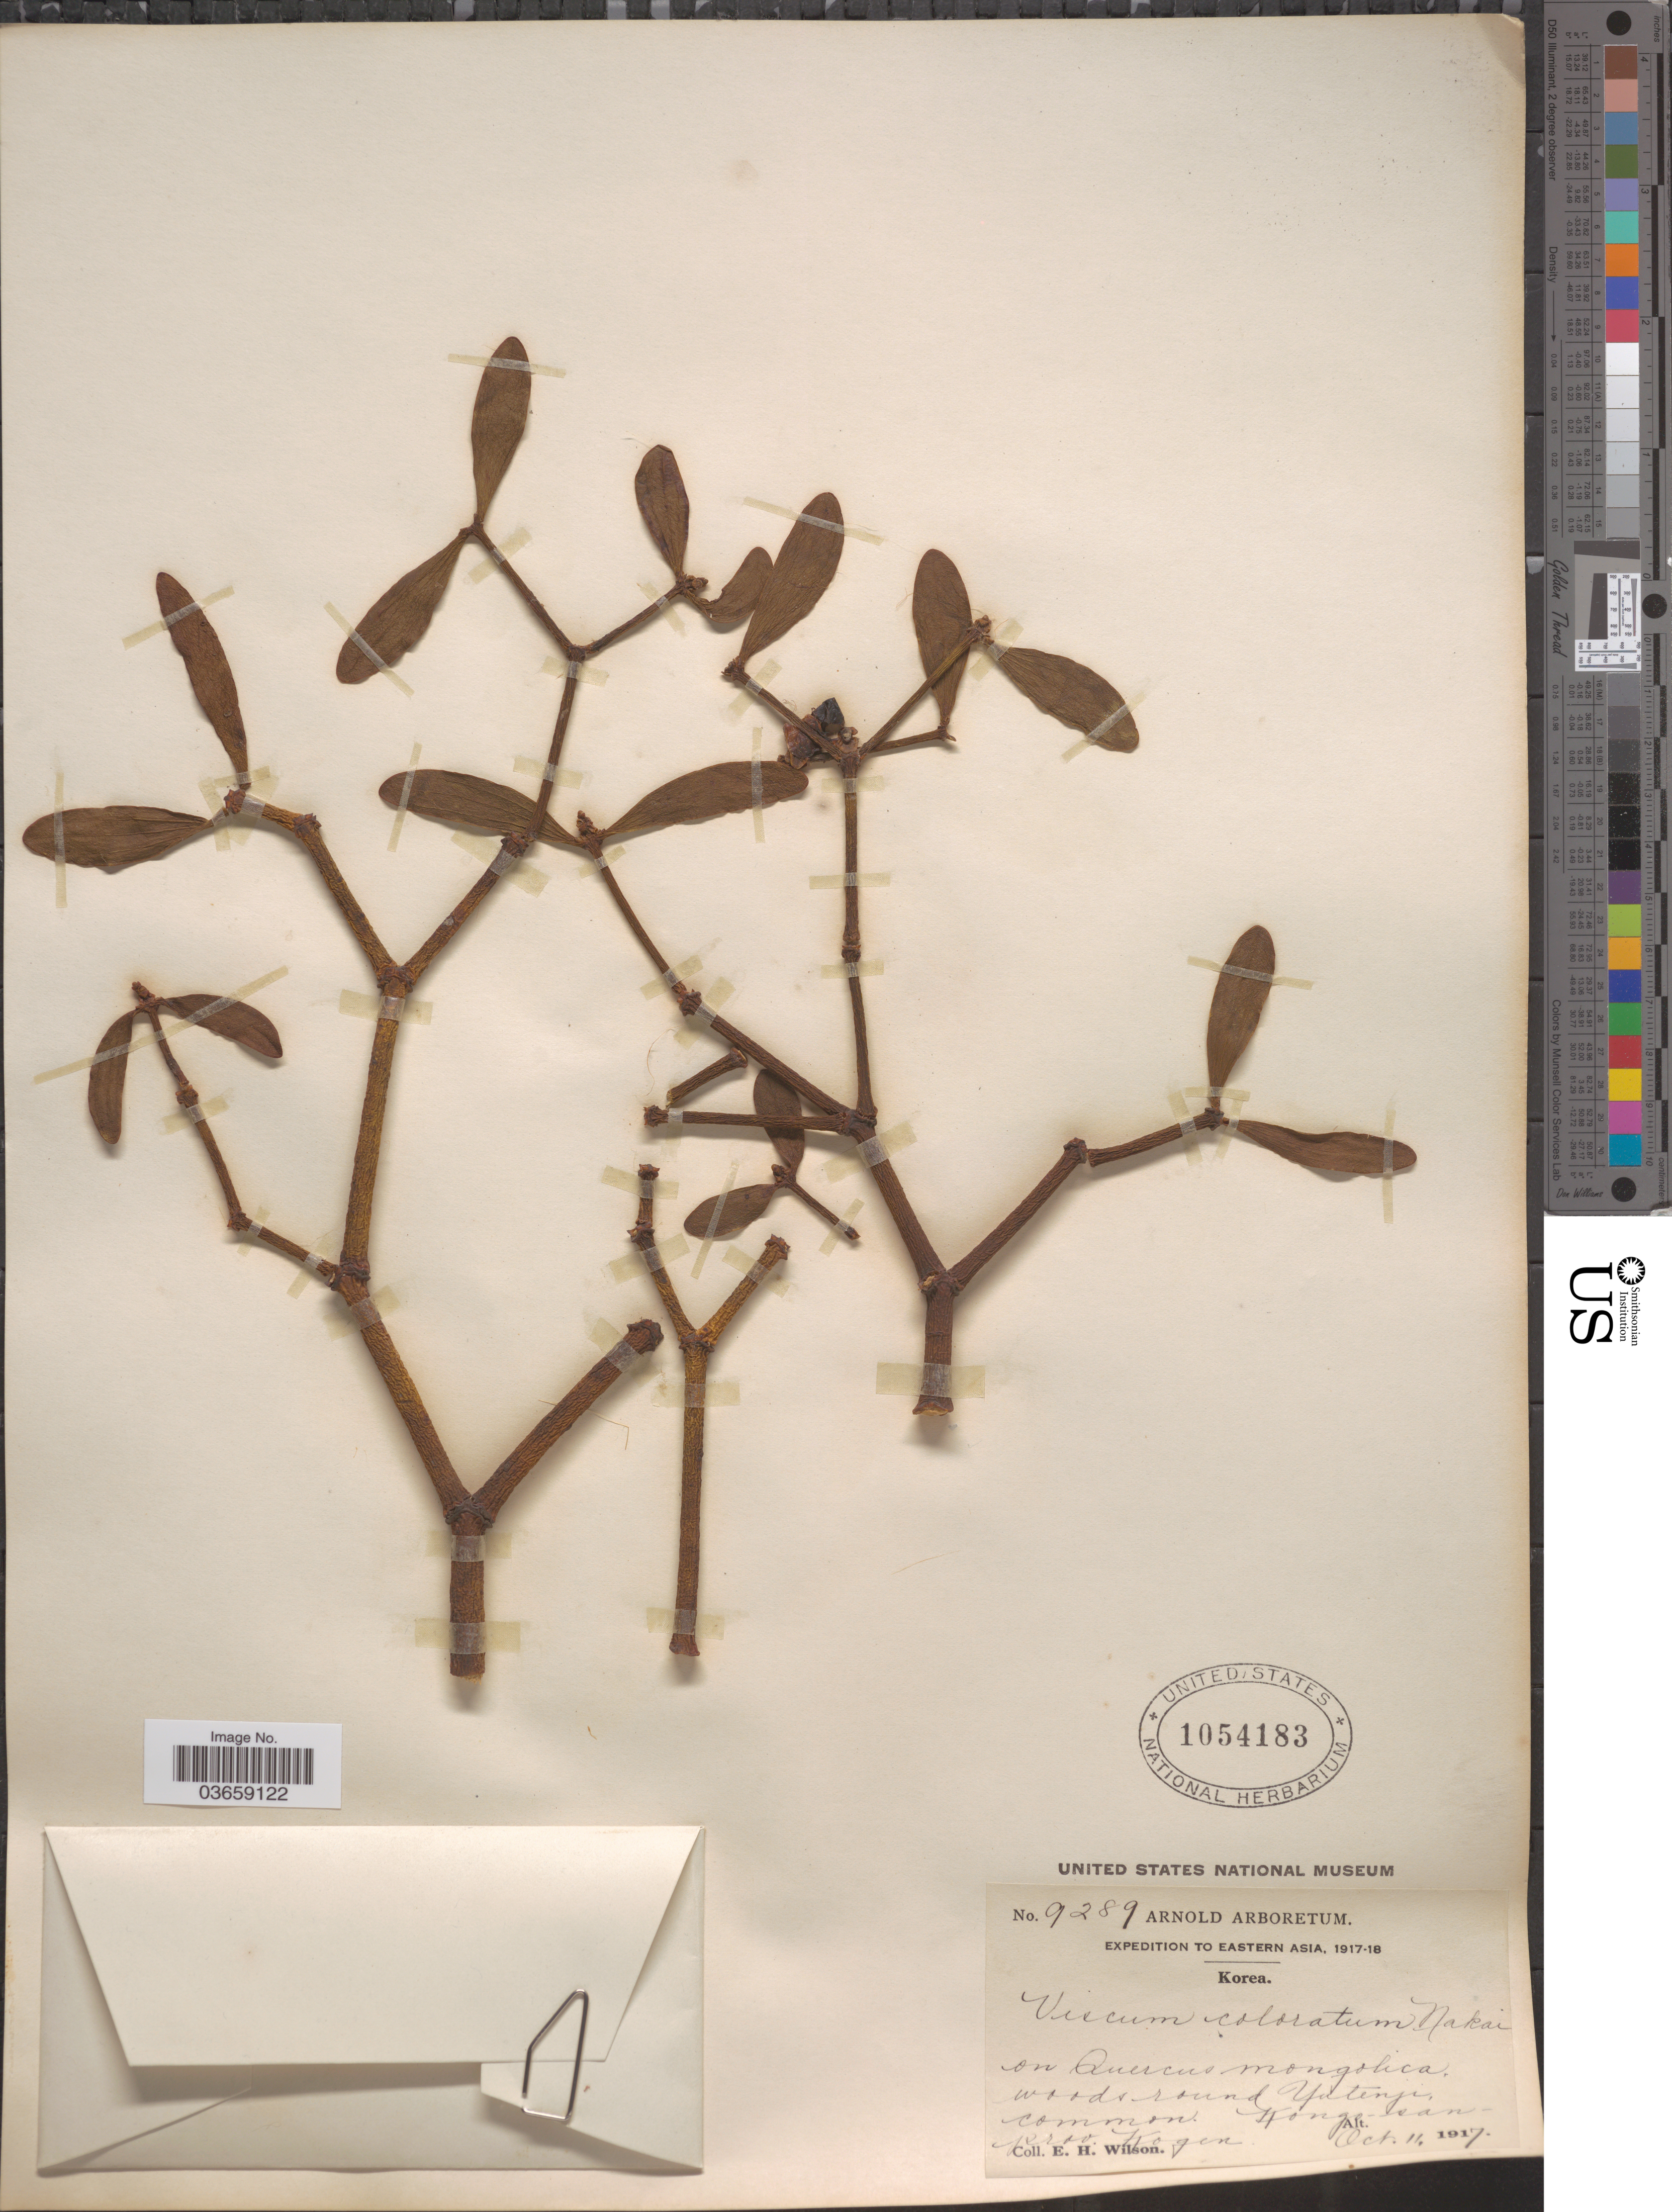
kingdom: Plantae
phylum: Tracheophyta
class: Magnoliopsida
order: Santalales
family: Viscaceae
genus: Viscum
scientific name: Viscum coloratum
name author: (Kom.) Nakai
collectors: E. Wilson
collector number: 9289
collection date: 1917-10-11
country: North Korea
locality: Eastern Asia. Korea. Round Yutenji. Kóngo-san. Prov. Kogen.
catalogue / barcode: US 1054183